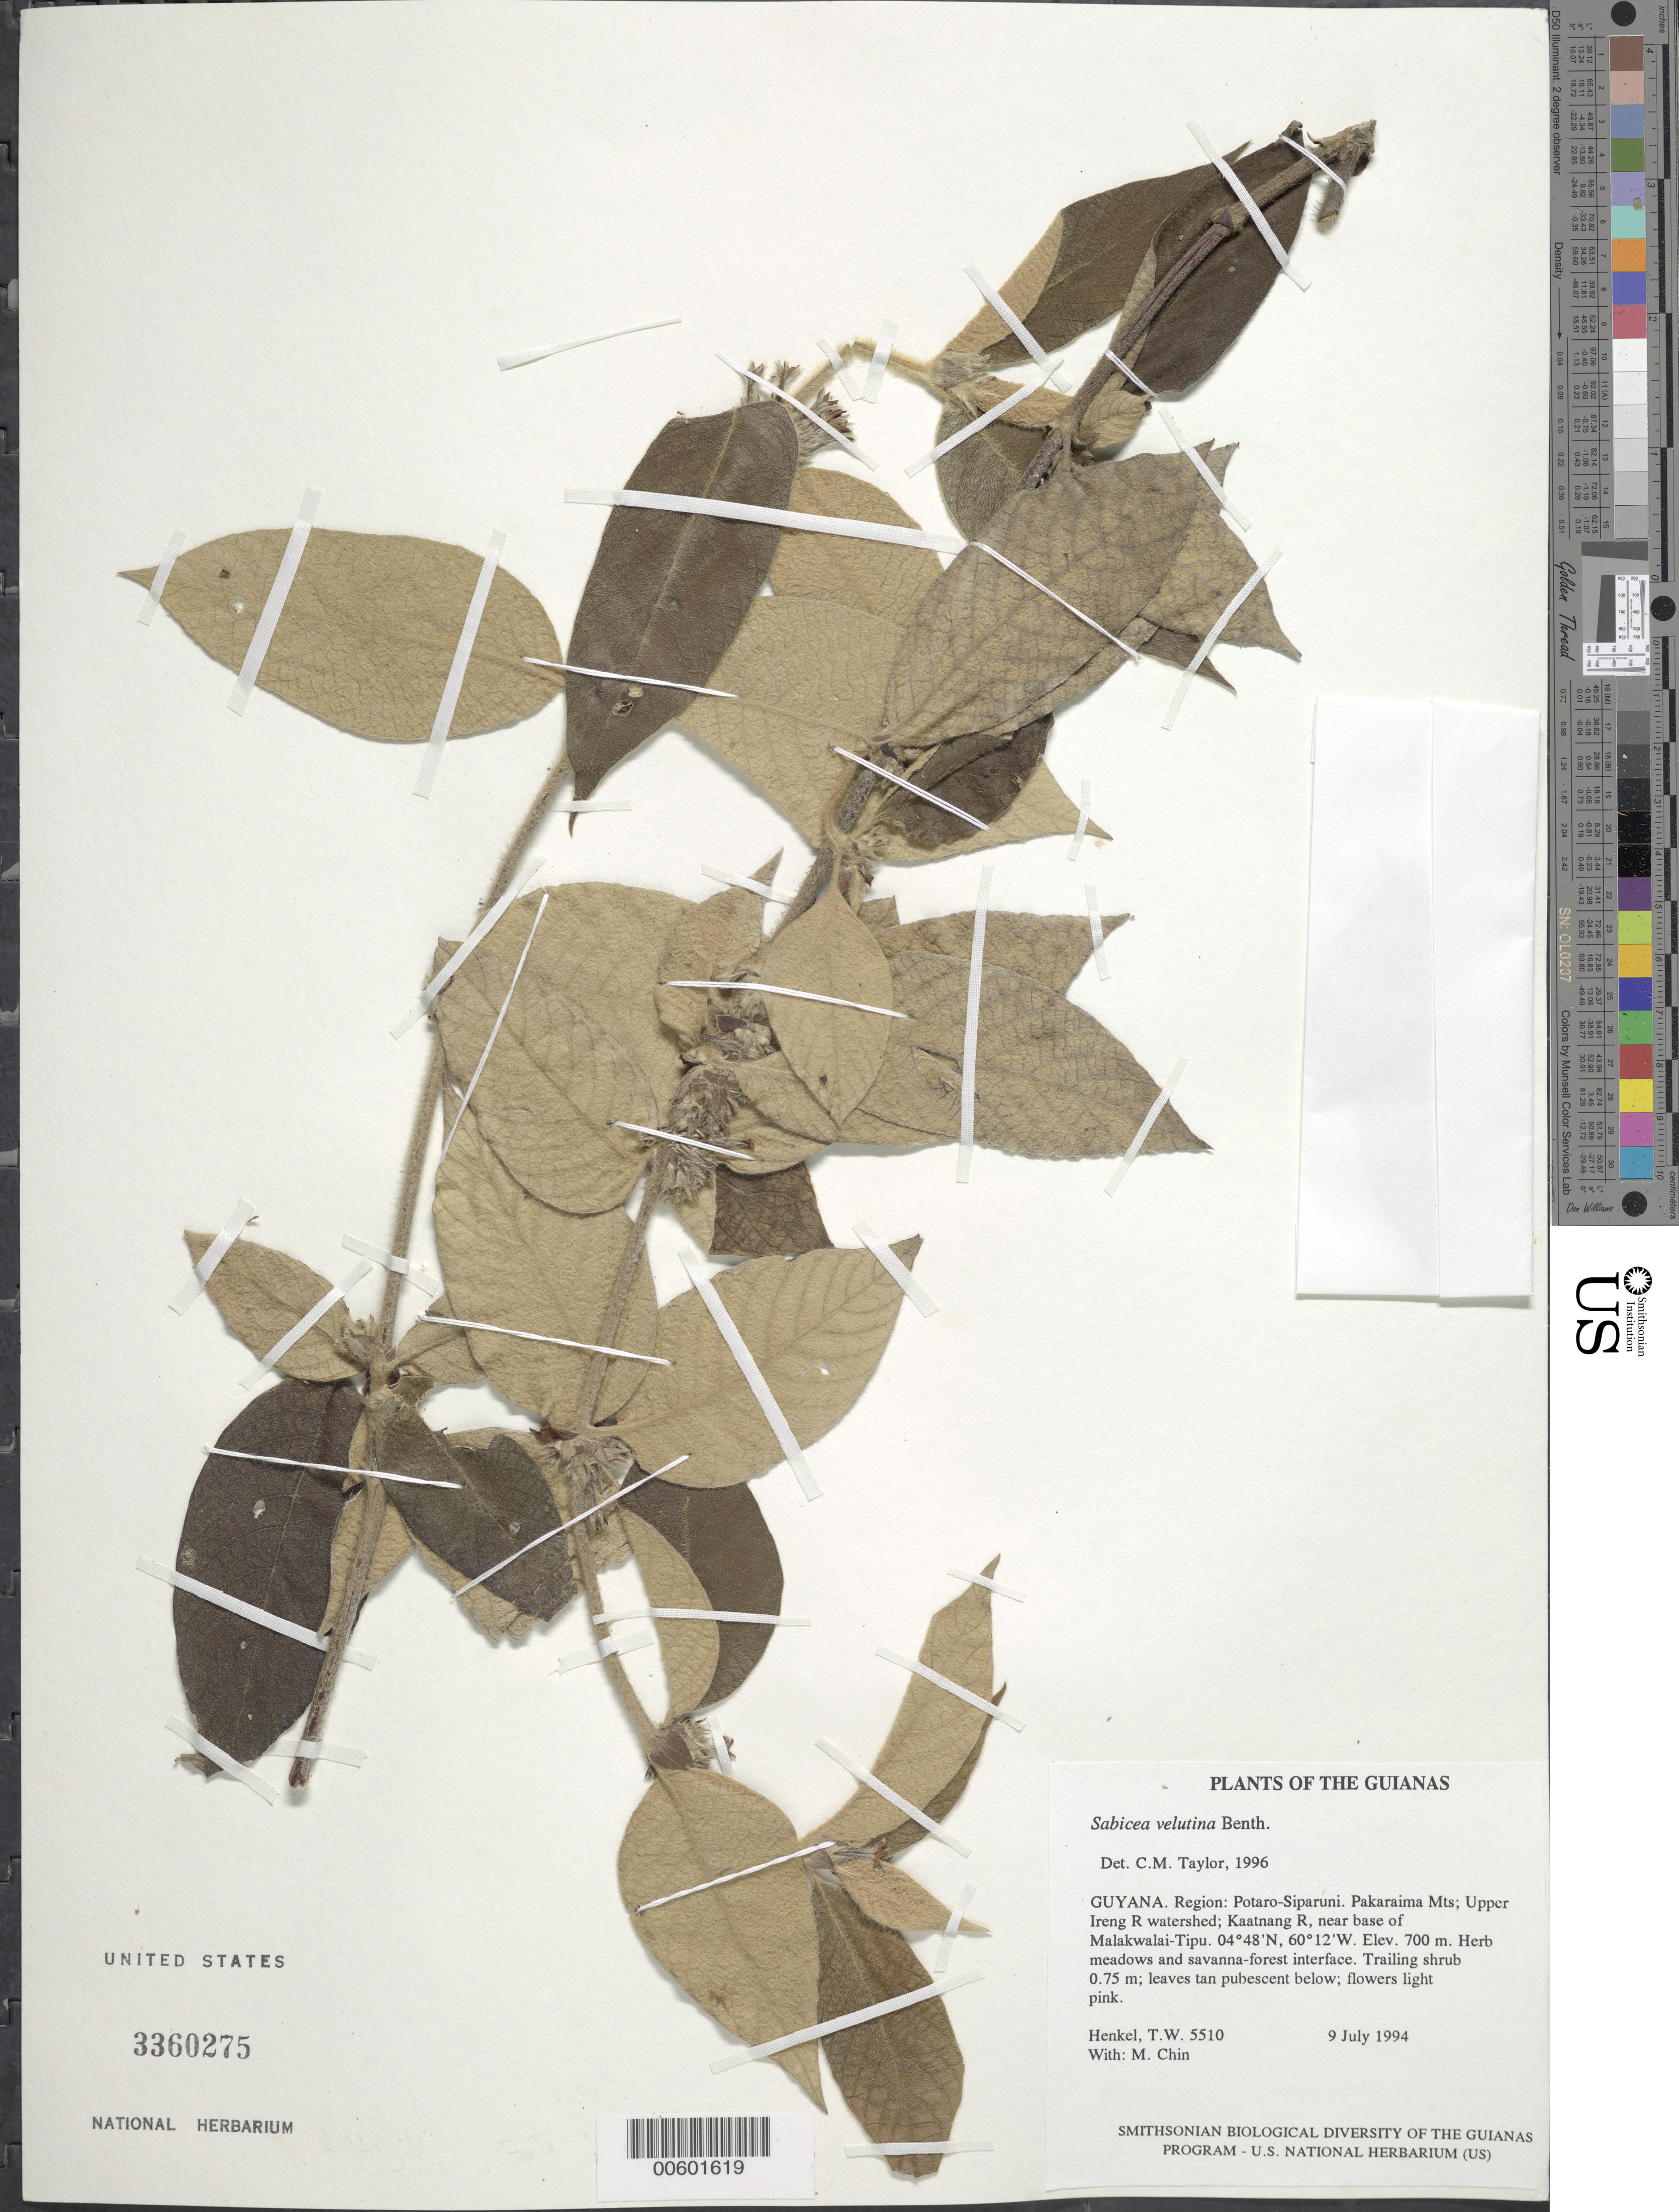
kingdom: Plantae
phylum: Tracheophyta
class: Magnoliopsida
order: Gentianales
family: Rubiaceae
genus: Sabicea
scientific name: Sabicea velutina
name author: Benth.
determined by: Taylor, Charlotte M.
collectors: T. Henkel & M. Chin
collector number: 5510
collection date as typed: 9 July 1994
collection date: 1994-07-09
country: Guyana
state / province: Potaro-Siparuni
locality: Pakaraima Mts; Upper Ireng R watershed; Kaatnang R, near base of Malakwalai-Tipu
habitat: Herb meadows and savanna-forest interface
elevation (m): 700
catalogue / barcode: US 3360275